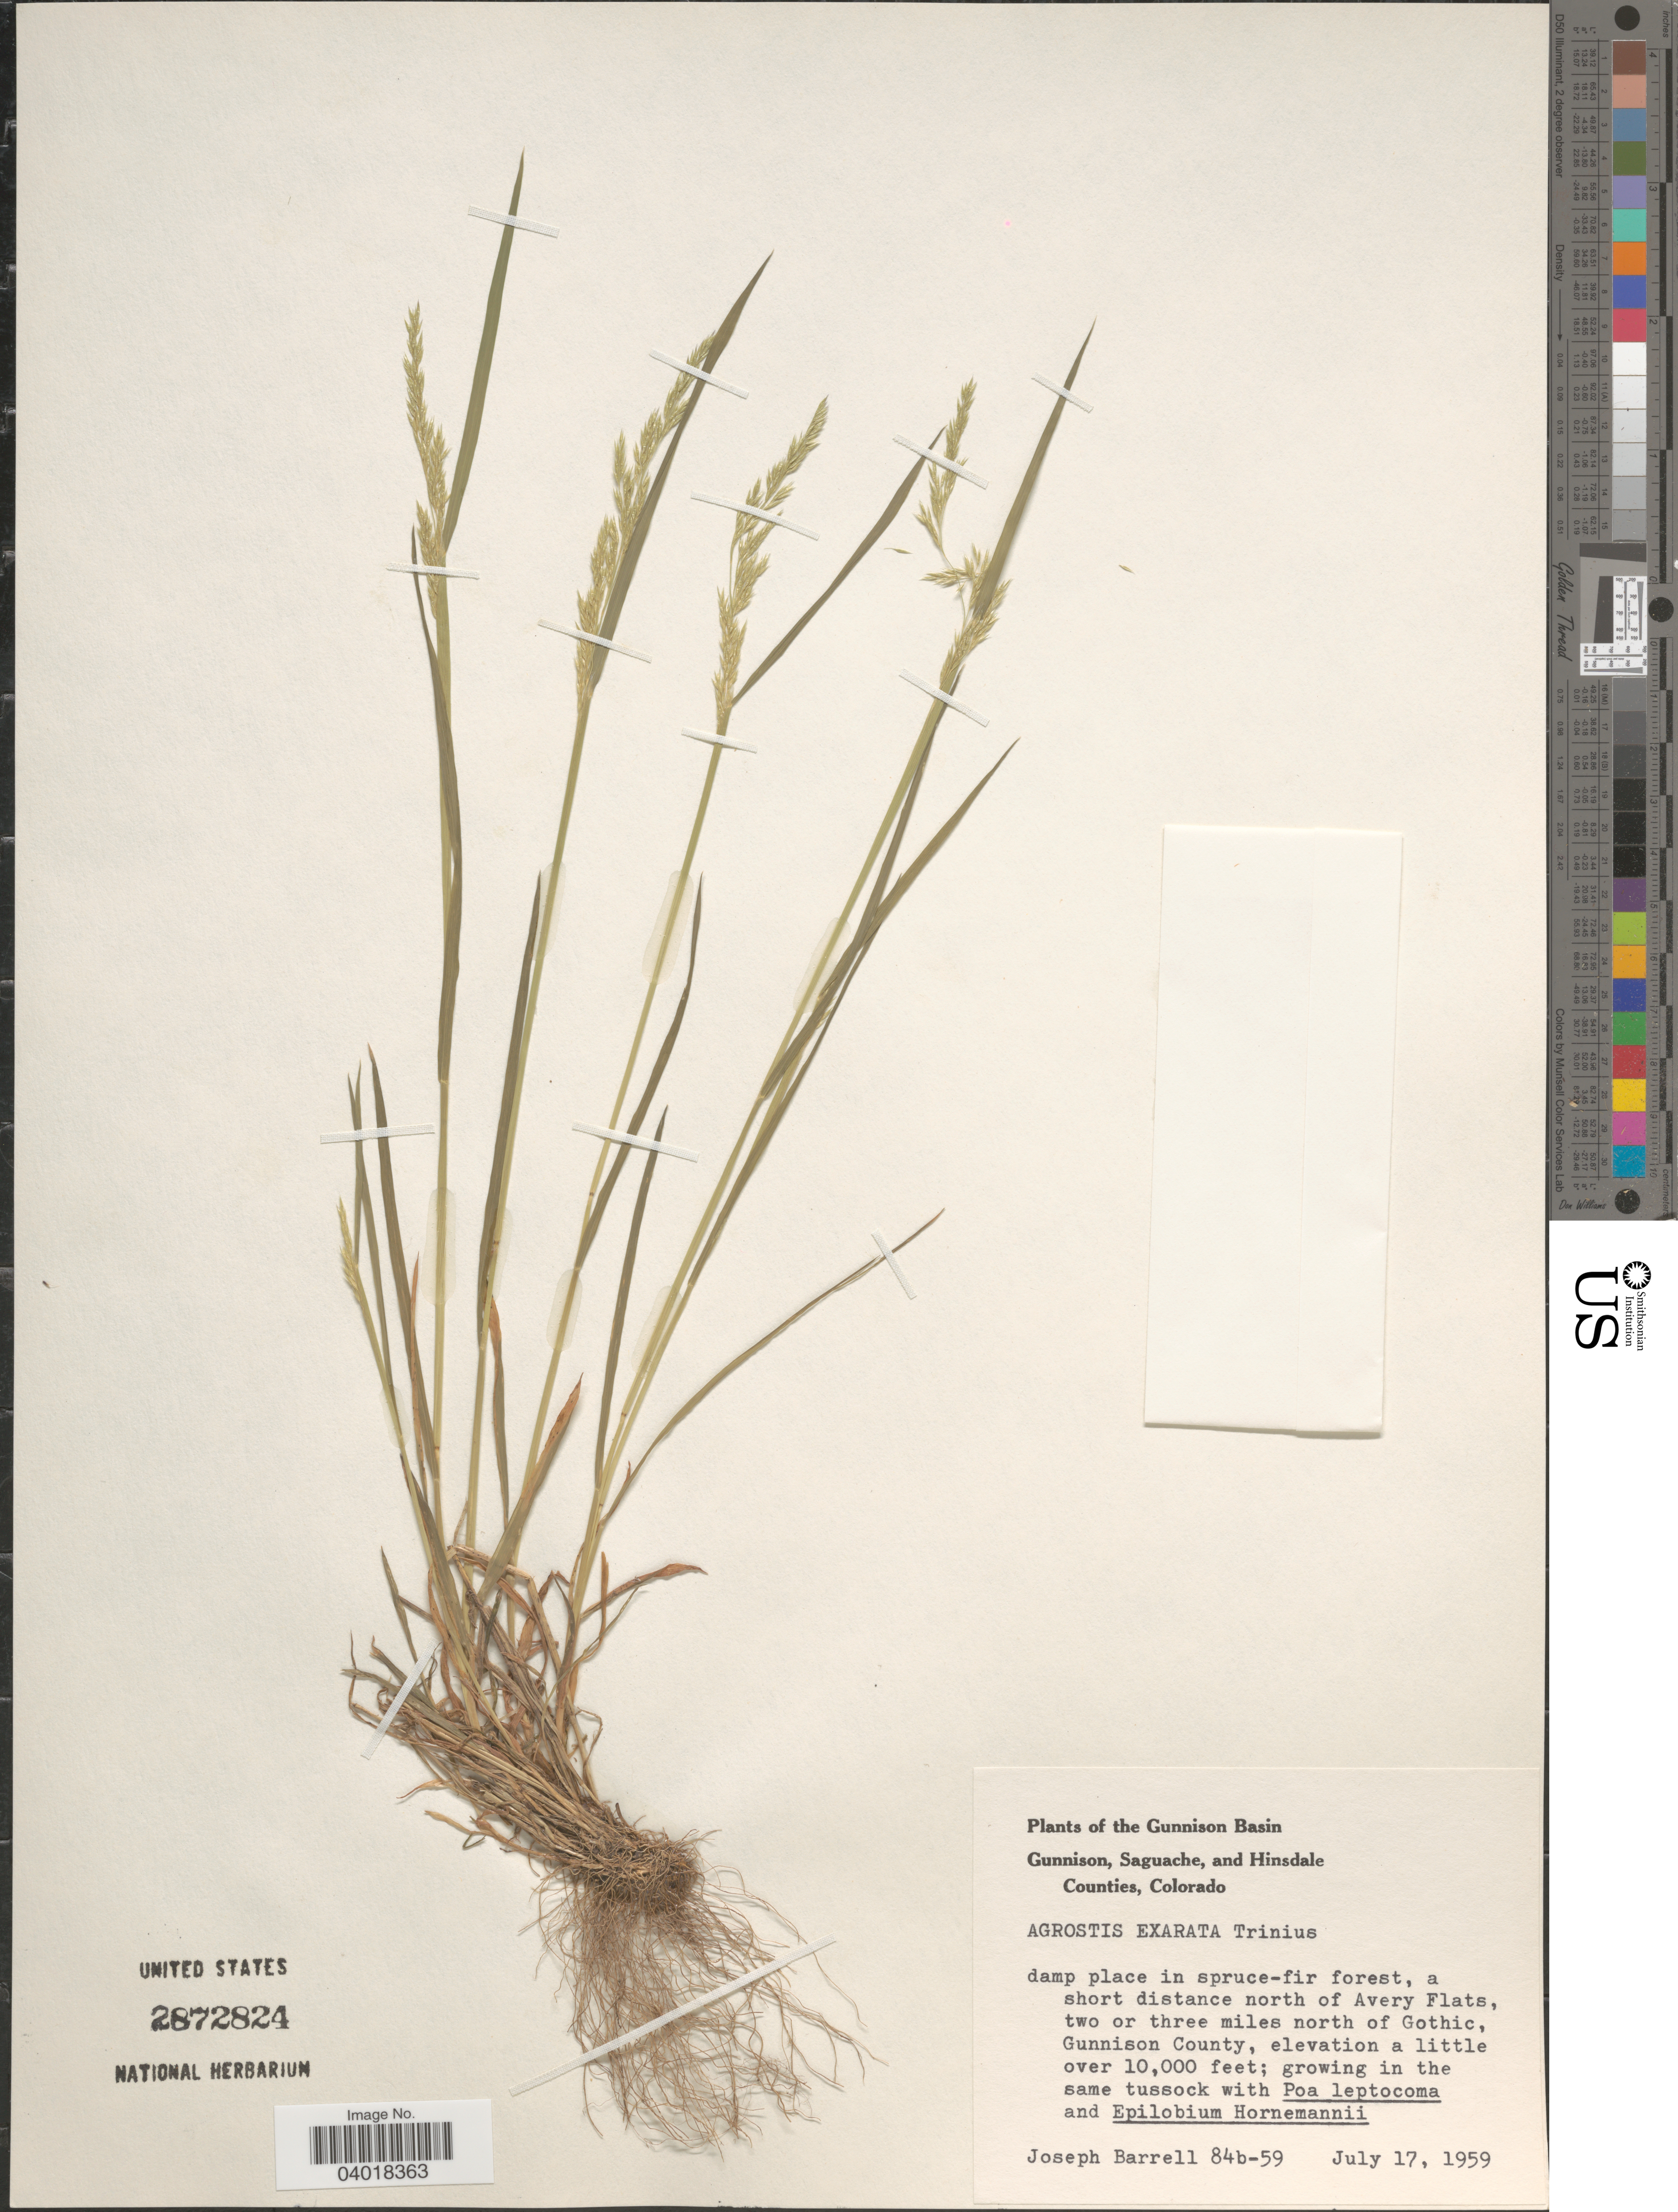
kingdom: Plantae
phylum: Tracheophyta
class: Liliopsida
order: Poales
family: Poaceae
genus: Agrostis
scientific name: Agrostis exarata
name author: Trin.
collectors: J. Barrell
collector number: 84b-59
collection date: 1959-07-17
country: United States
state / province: Colorado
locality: The Gunnison Basin. A short distance north of Avery Flats, two or three miles north of Gothic, Gunnison County.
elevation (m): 3048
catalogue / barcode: US 2872824